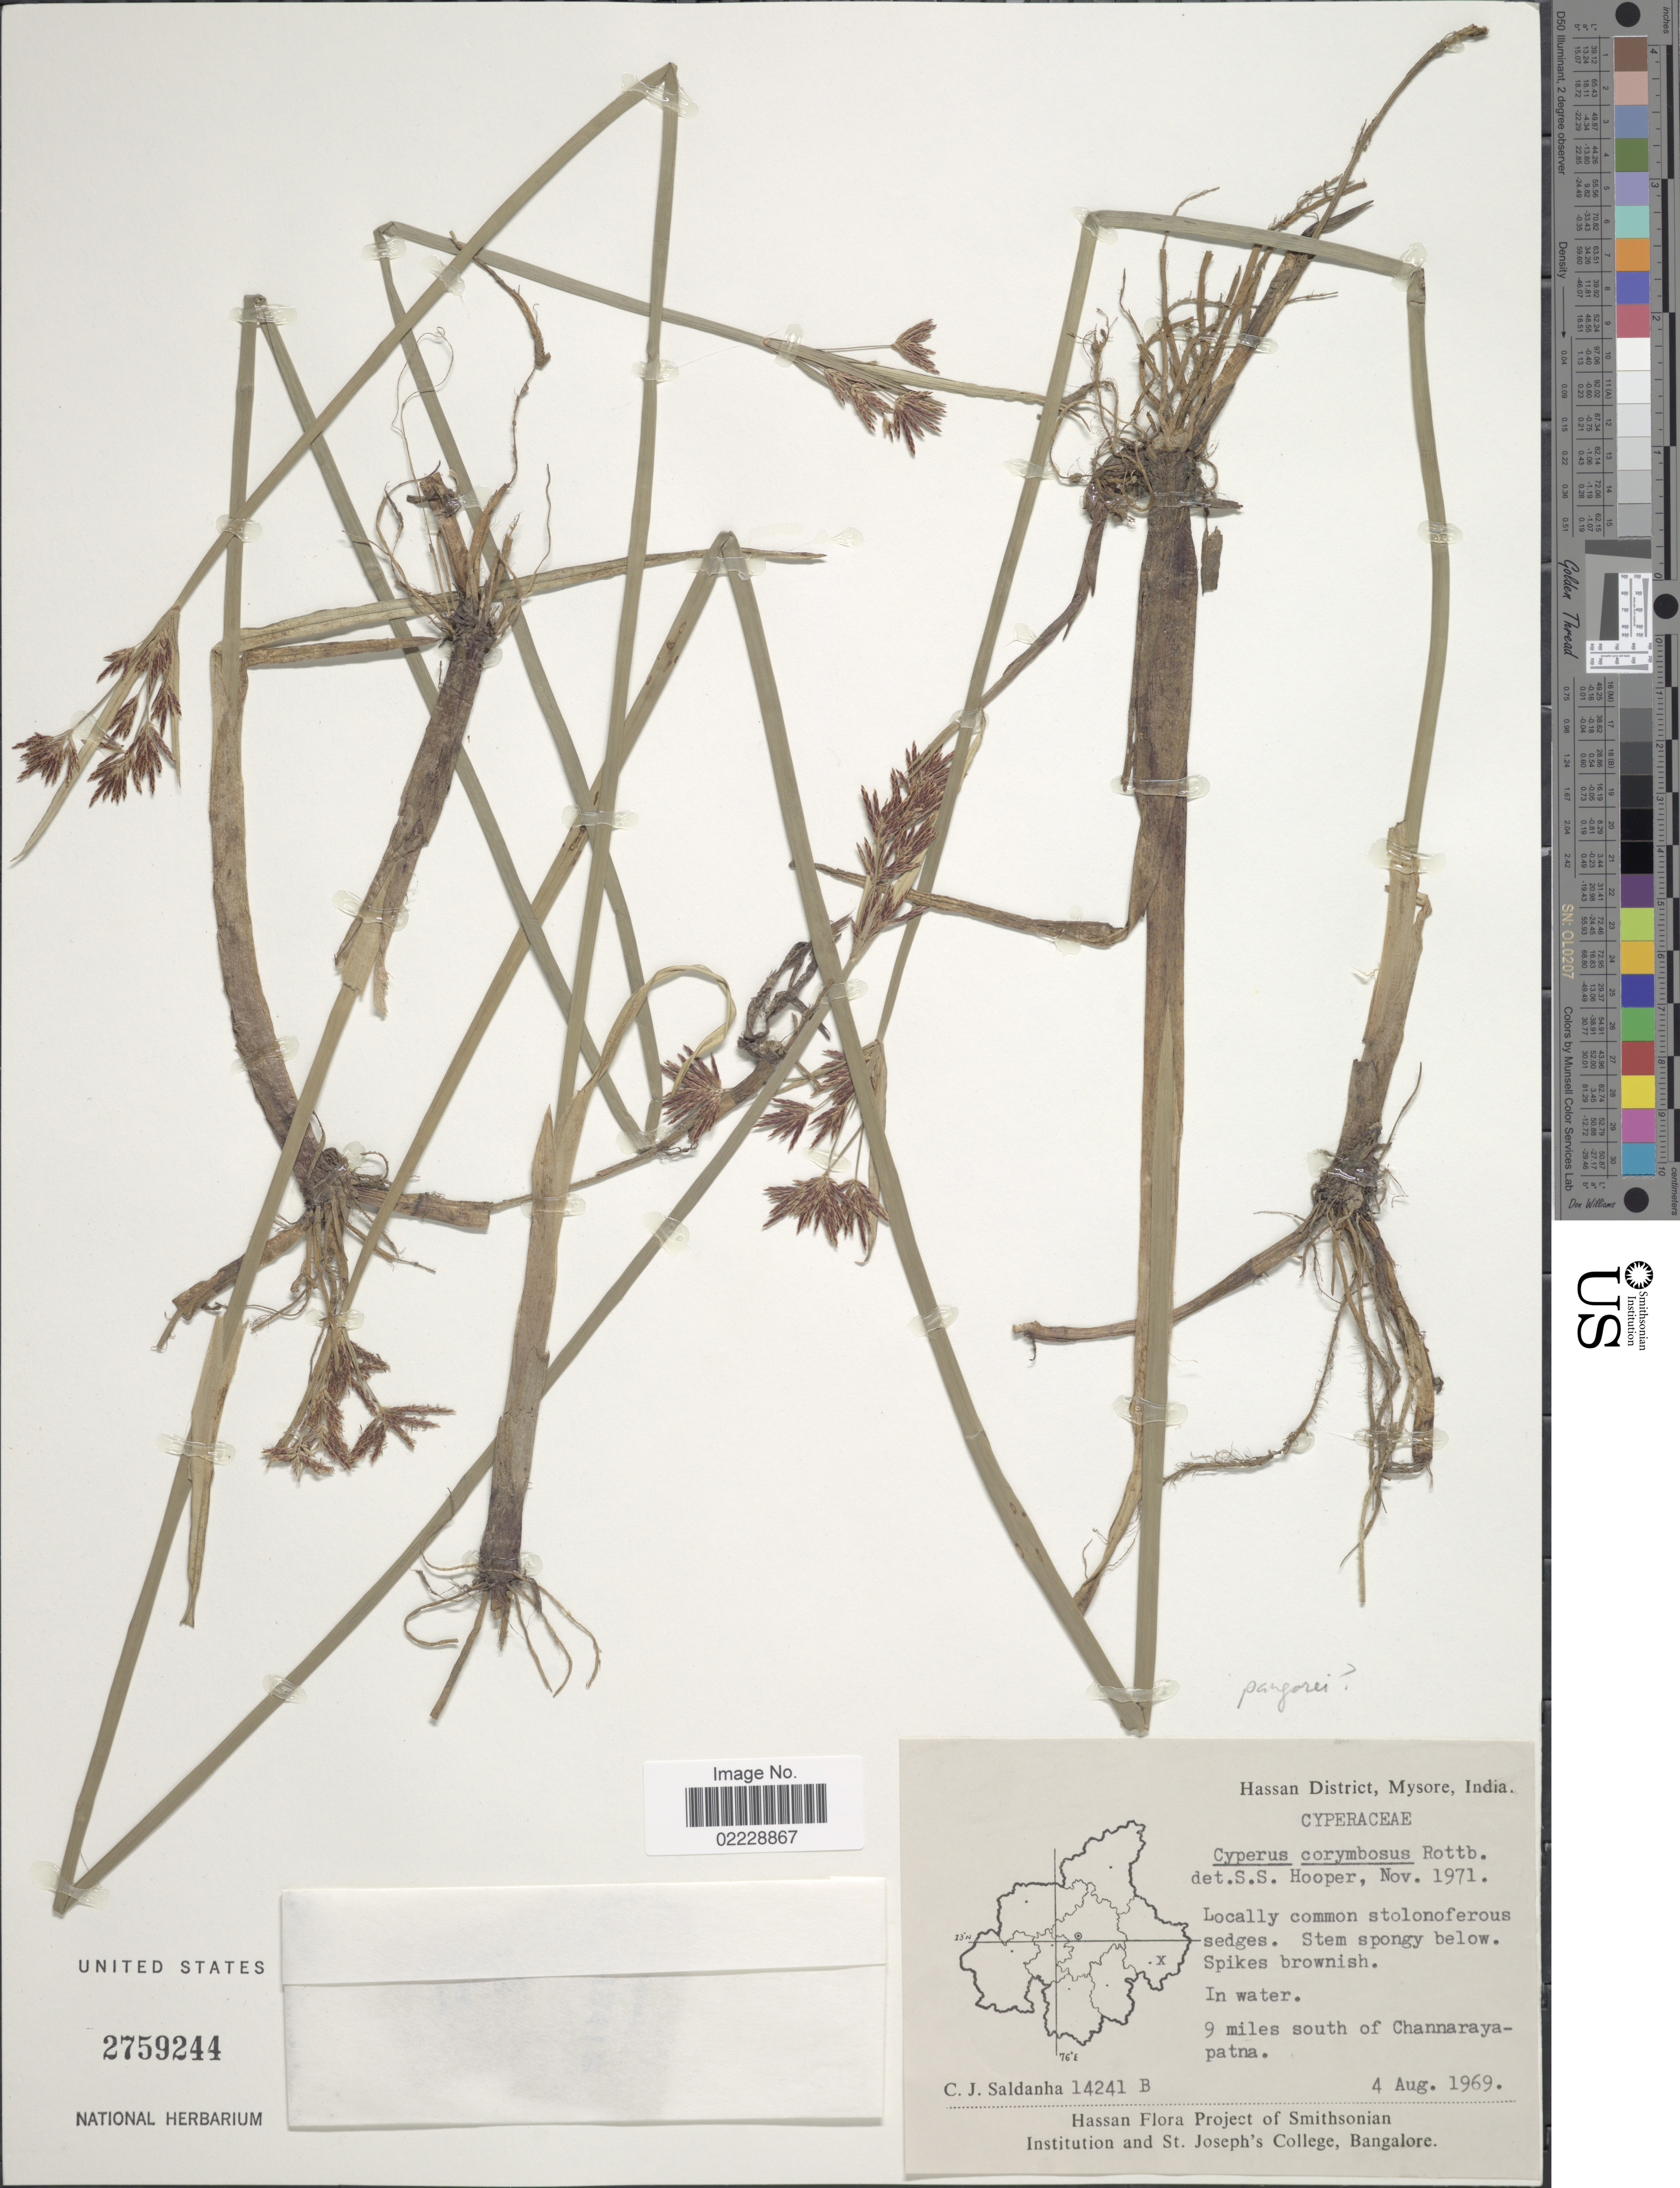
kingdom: Plantae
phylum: Tracheophyta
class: Liliopsida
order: Poales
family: Cyperaceae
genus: Cyperus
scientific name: Cyperus pangorei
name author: Rottb.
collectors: C. J. Saldanha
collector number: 14241B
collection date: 1969-08-04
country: India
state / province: Karnataka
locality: Hassan District, Mysore. 9 miles south of Channarayapatna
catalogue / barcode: US 2759244